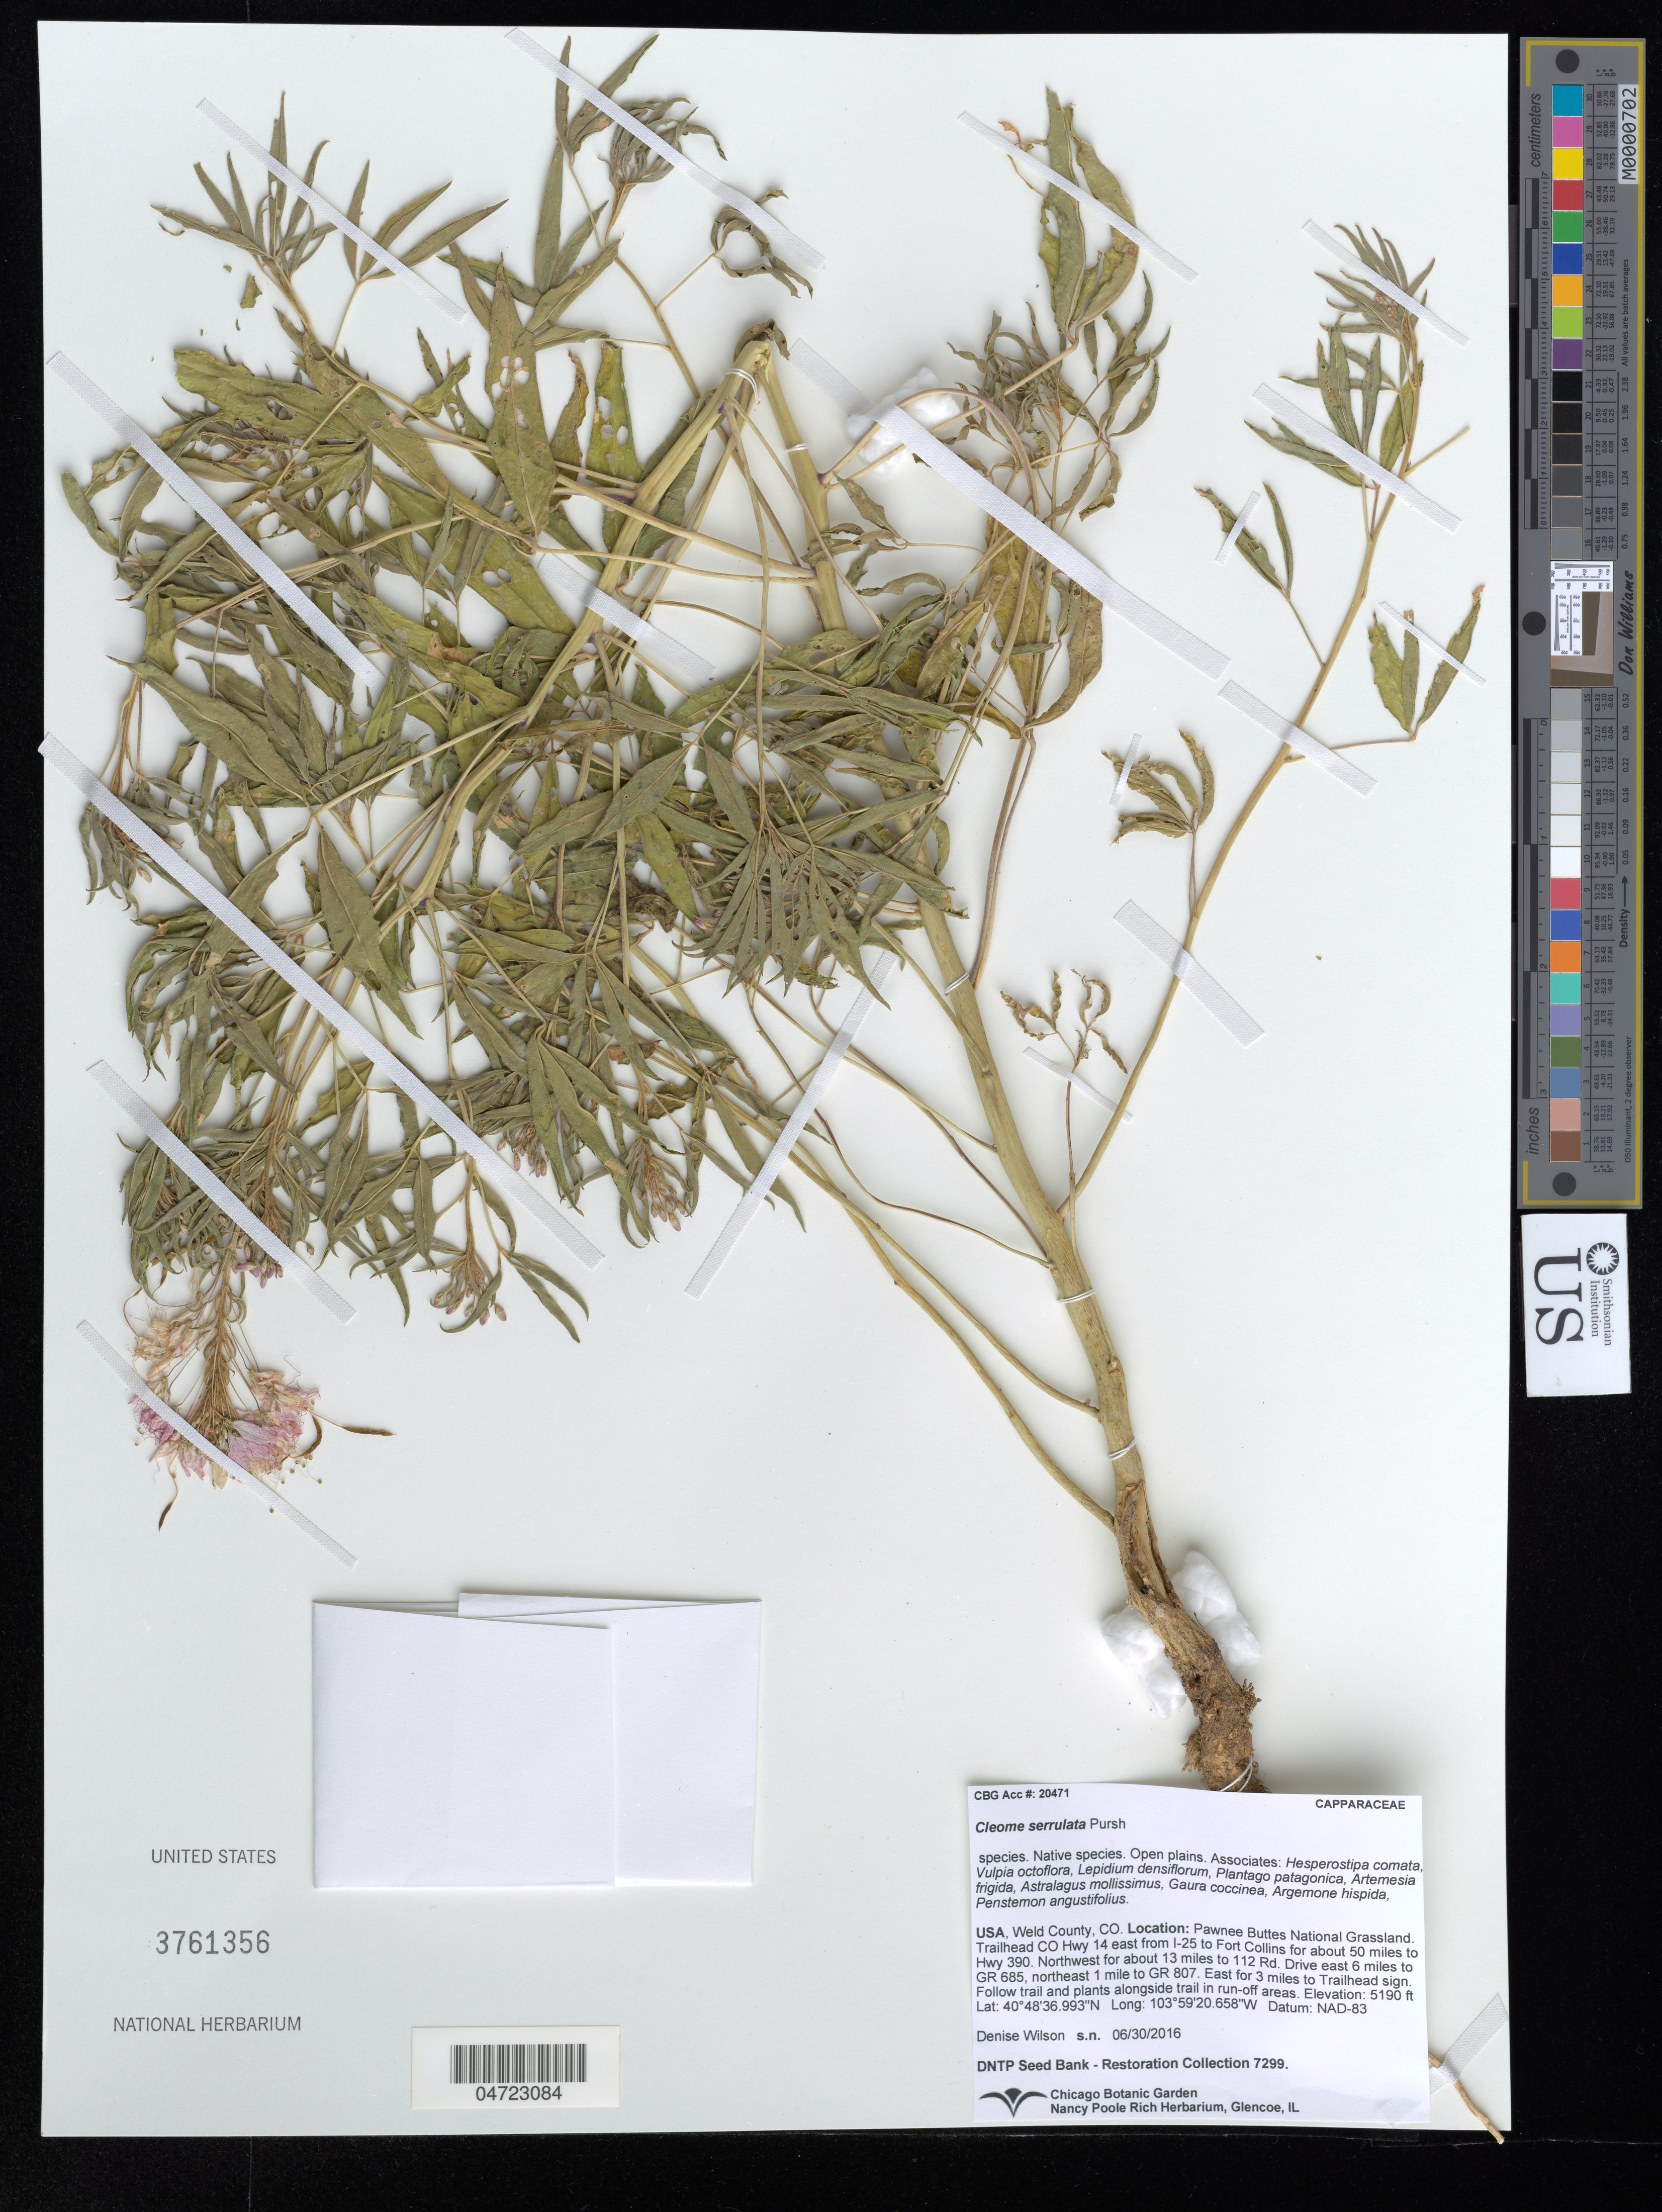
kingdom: Plantae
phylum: Tracheophyta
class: Magnoliopsida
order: Brassicales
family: Cleomaceae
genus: Cleomella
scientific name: Cleomella serrulata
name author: (Pursh) Roalson & J.C. Hall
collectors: D. Wilson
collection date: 2016-06-30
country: United States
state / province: Colorado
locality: Pawnee Buttes National Grassland. Trailhead CO Hwy 14 east from I-25 to Fort Collins for about 50 miles to Hwy 390. Northwest for about 13 miles to 112 Rd. Drive east 6 miles to GR 685, northeast 1 mile to GR 807. East for 3 miles to Trailhead sign. Follow trail and plants alongside trail in run-off areas.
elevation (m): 1582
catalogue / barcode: US 3761356